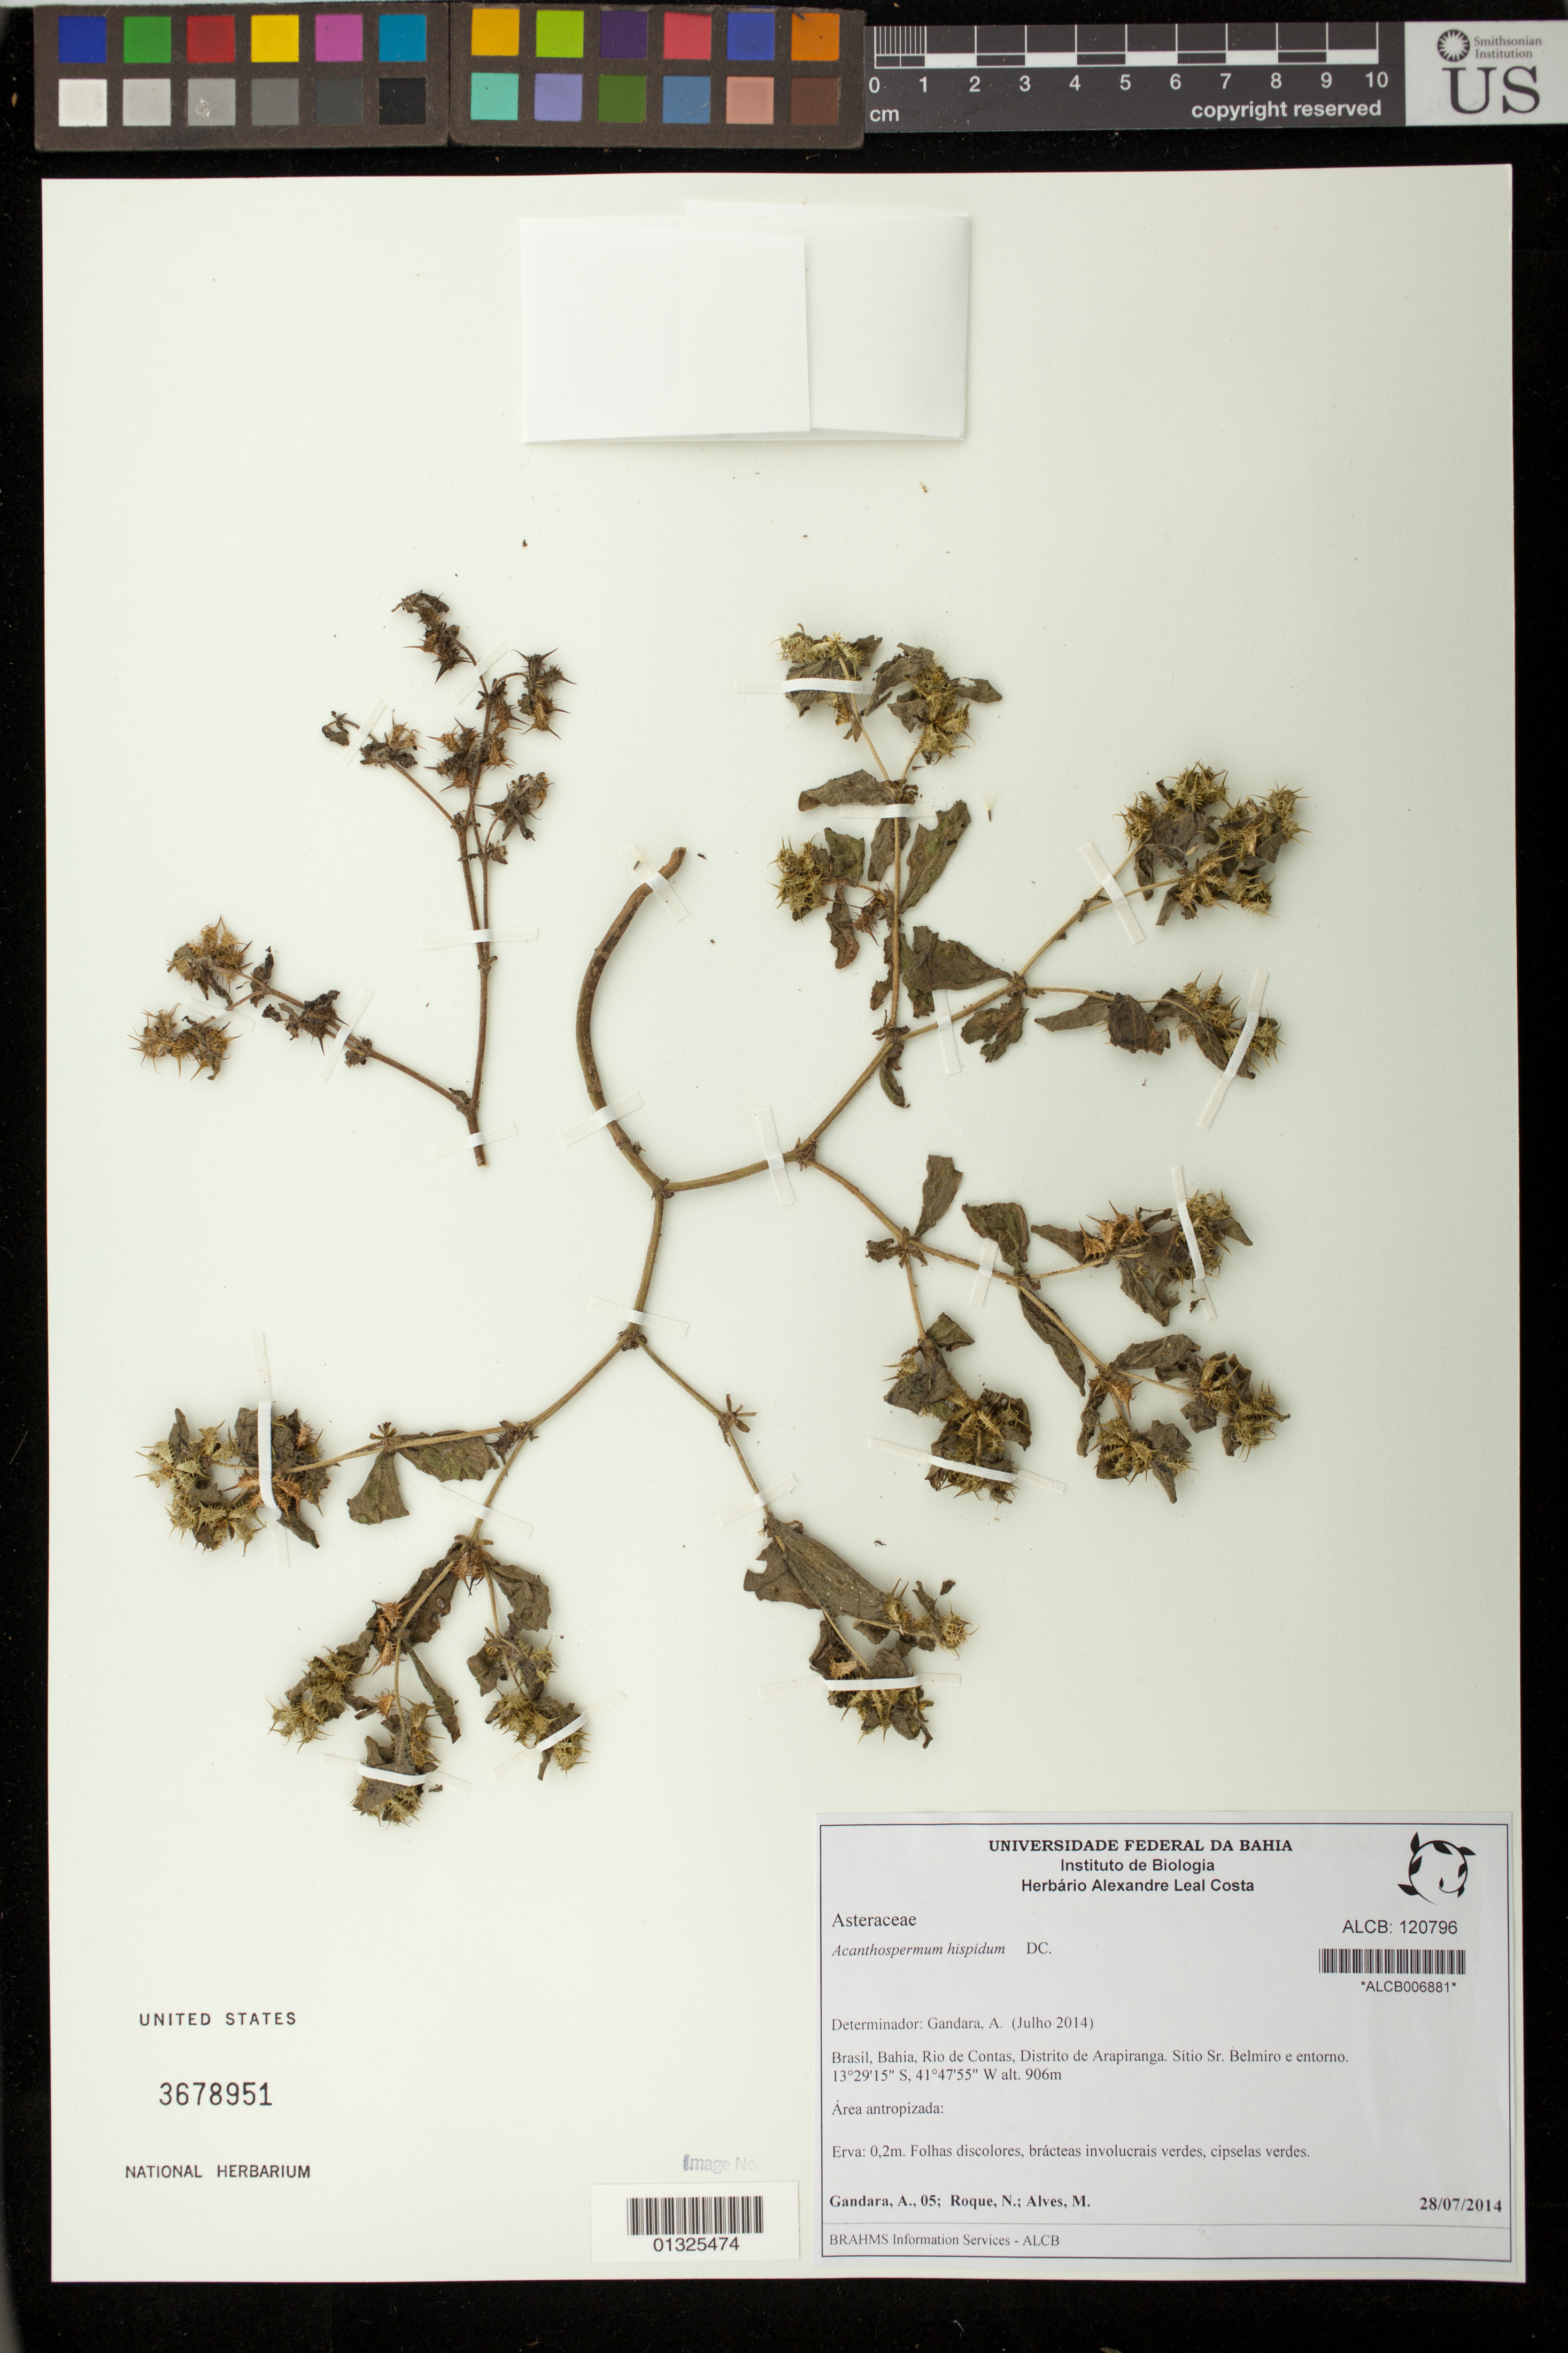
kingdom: Plantae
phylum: Tracheophyta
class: Magnoliopsida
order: Asterales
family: Asteraceae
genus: Acanthospermum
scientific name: Acanthospermum hispidum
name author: DC.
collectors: A. Gándara, N. Roque & M. Alves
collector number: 5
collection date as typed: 28 July 2014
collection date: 2014-07-28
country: Brazil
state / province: Bahia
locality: Rio de Contas, Distrito de Arapiranga, Trilhas a partir do Sitio Seco, Sitio Sr. Belmiro e entorno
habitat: Area antropizado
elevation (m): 906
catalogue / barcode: US 3678951